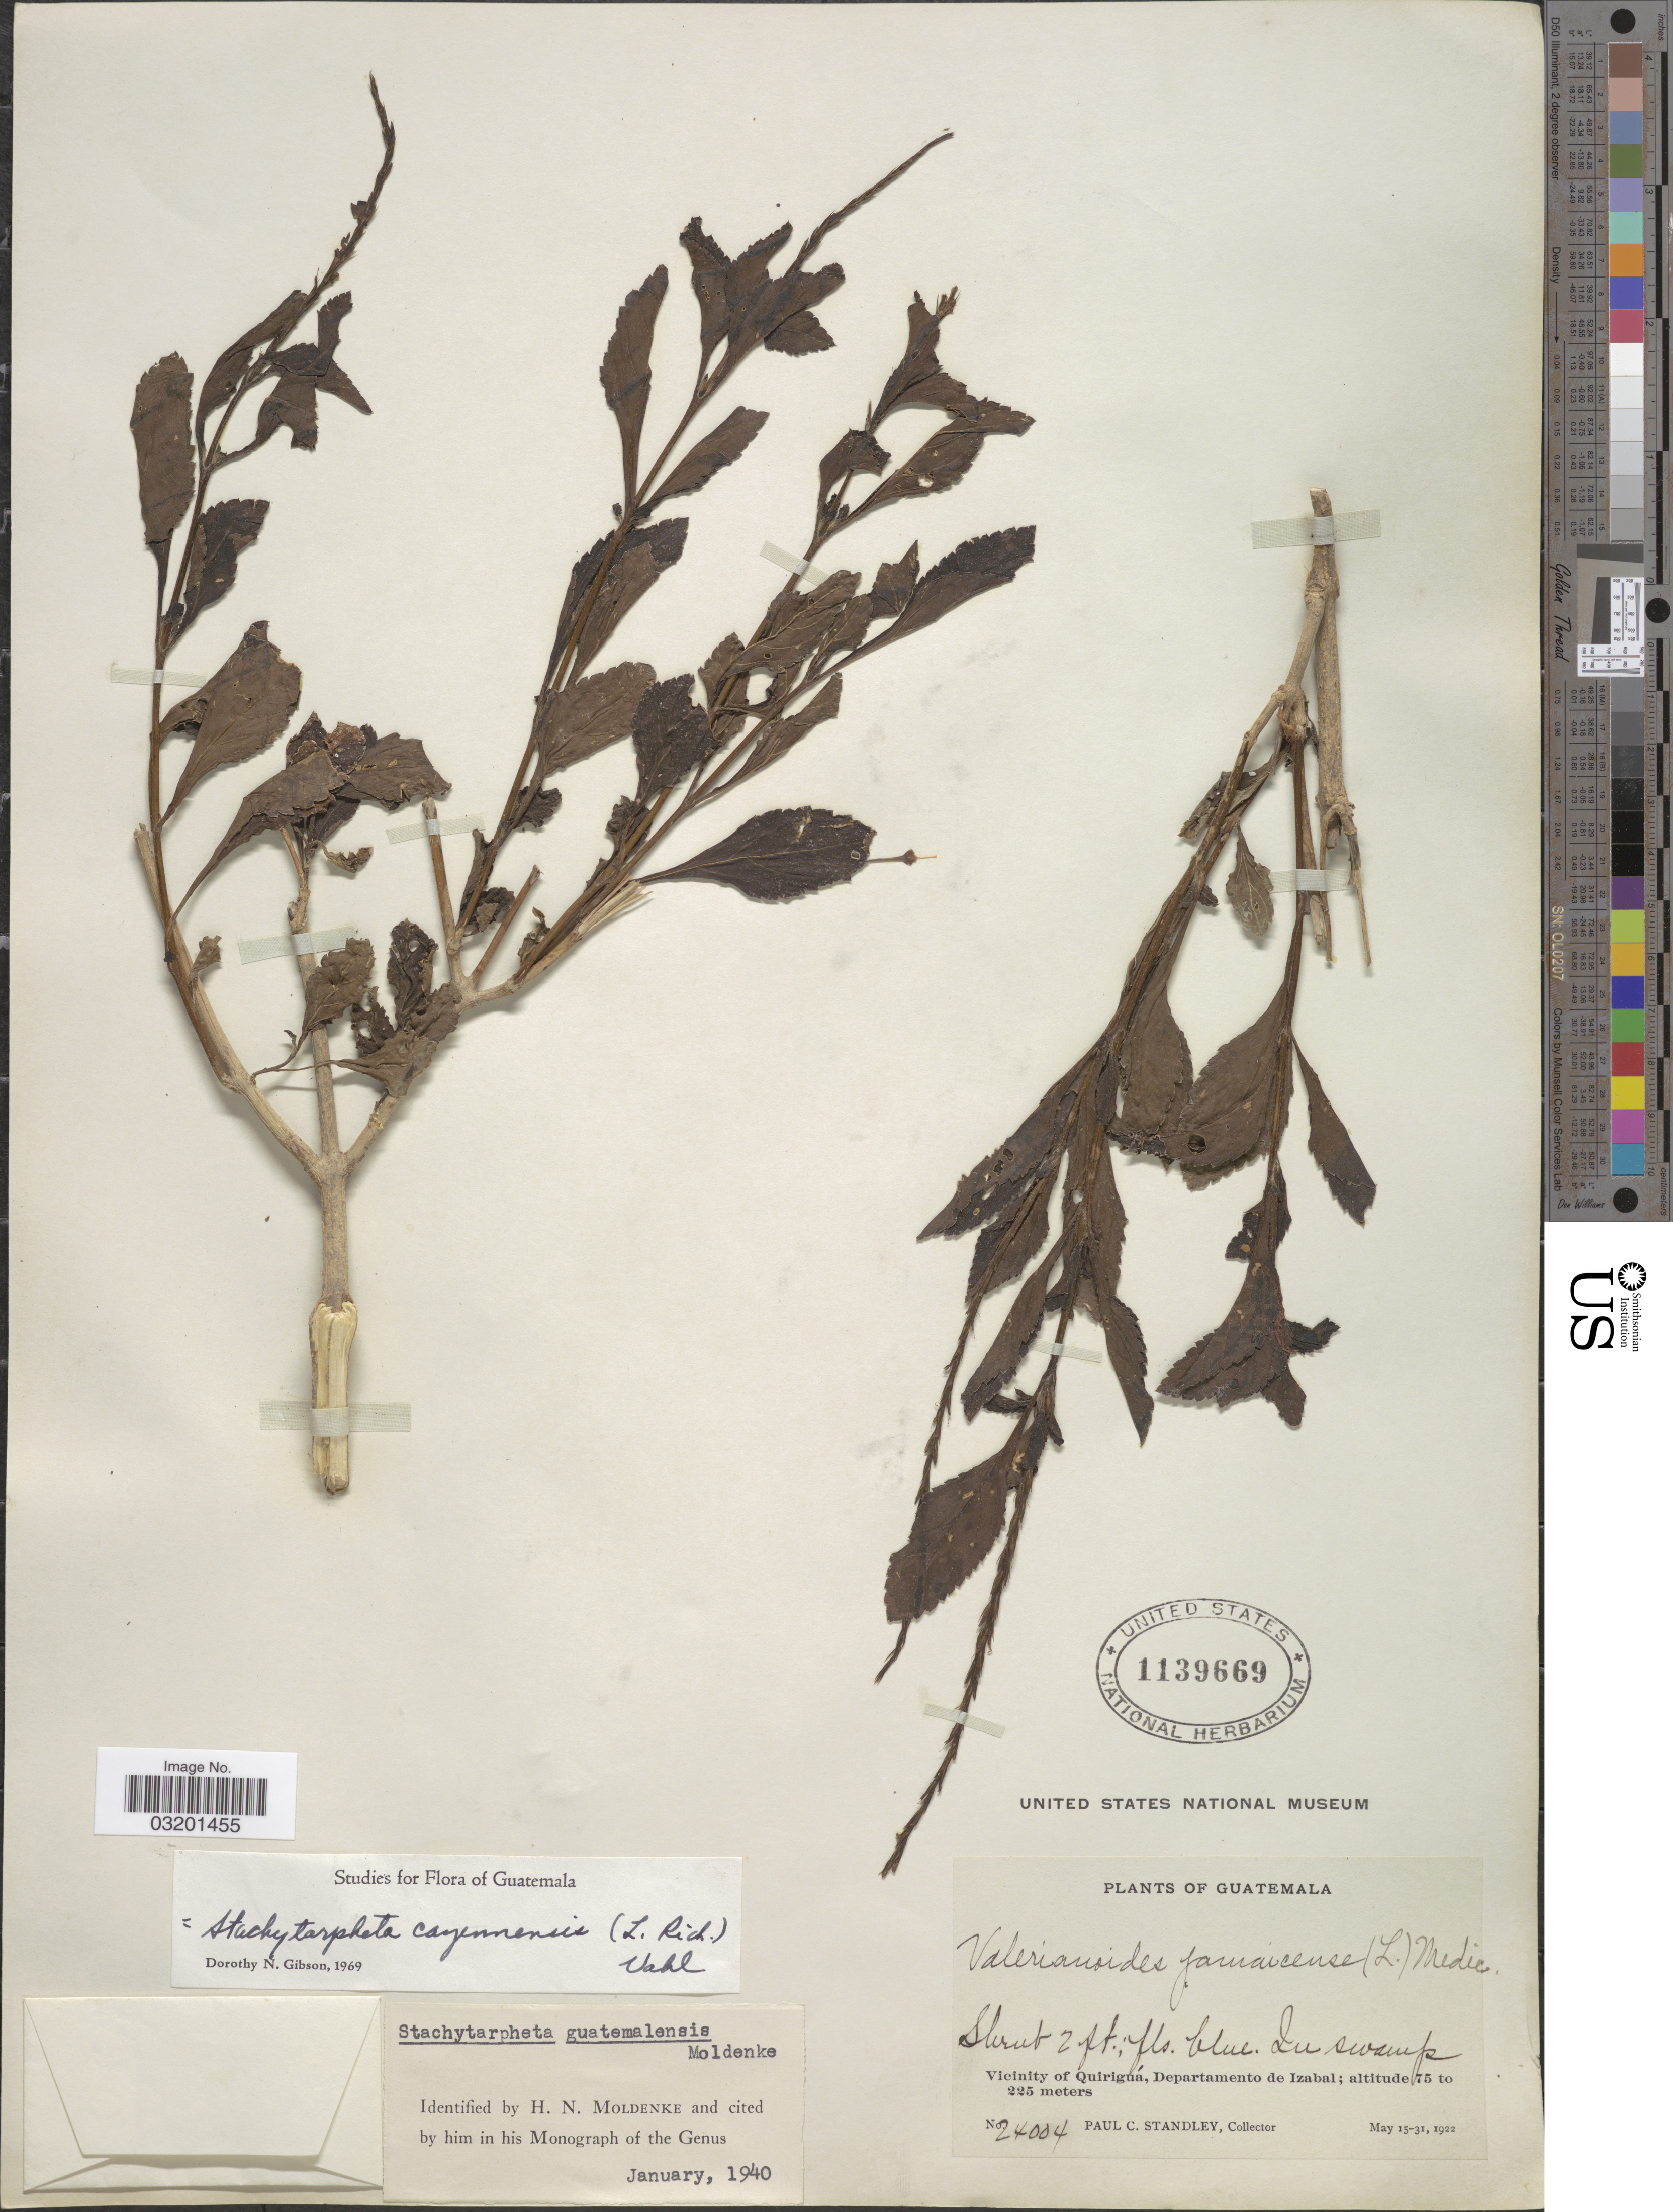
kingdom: Plantae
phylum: Tracheophyta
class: Magnoliopsida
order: Lamiales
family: Verbenaceae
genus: Stachytarpheta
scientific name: Stachytarpheta cayennensis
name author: (Rich.) Vahl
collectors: P. C. Standley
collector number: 24004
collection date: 1922-05-15/1922-05-31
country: Guatemala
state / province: Izabal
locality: Vicinity of Quiriguá, Departamento de Izabal.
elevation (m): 75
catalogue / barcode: US 1139669